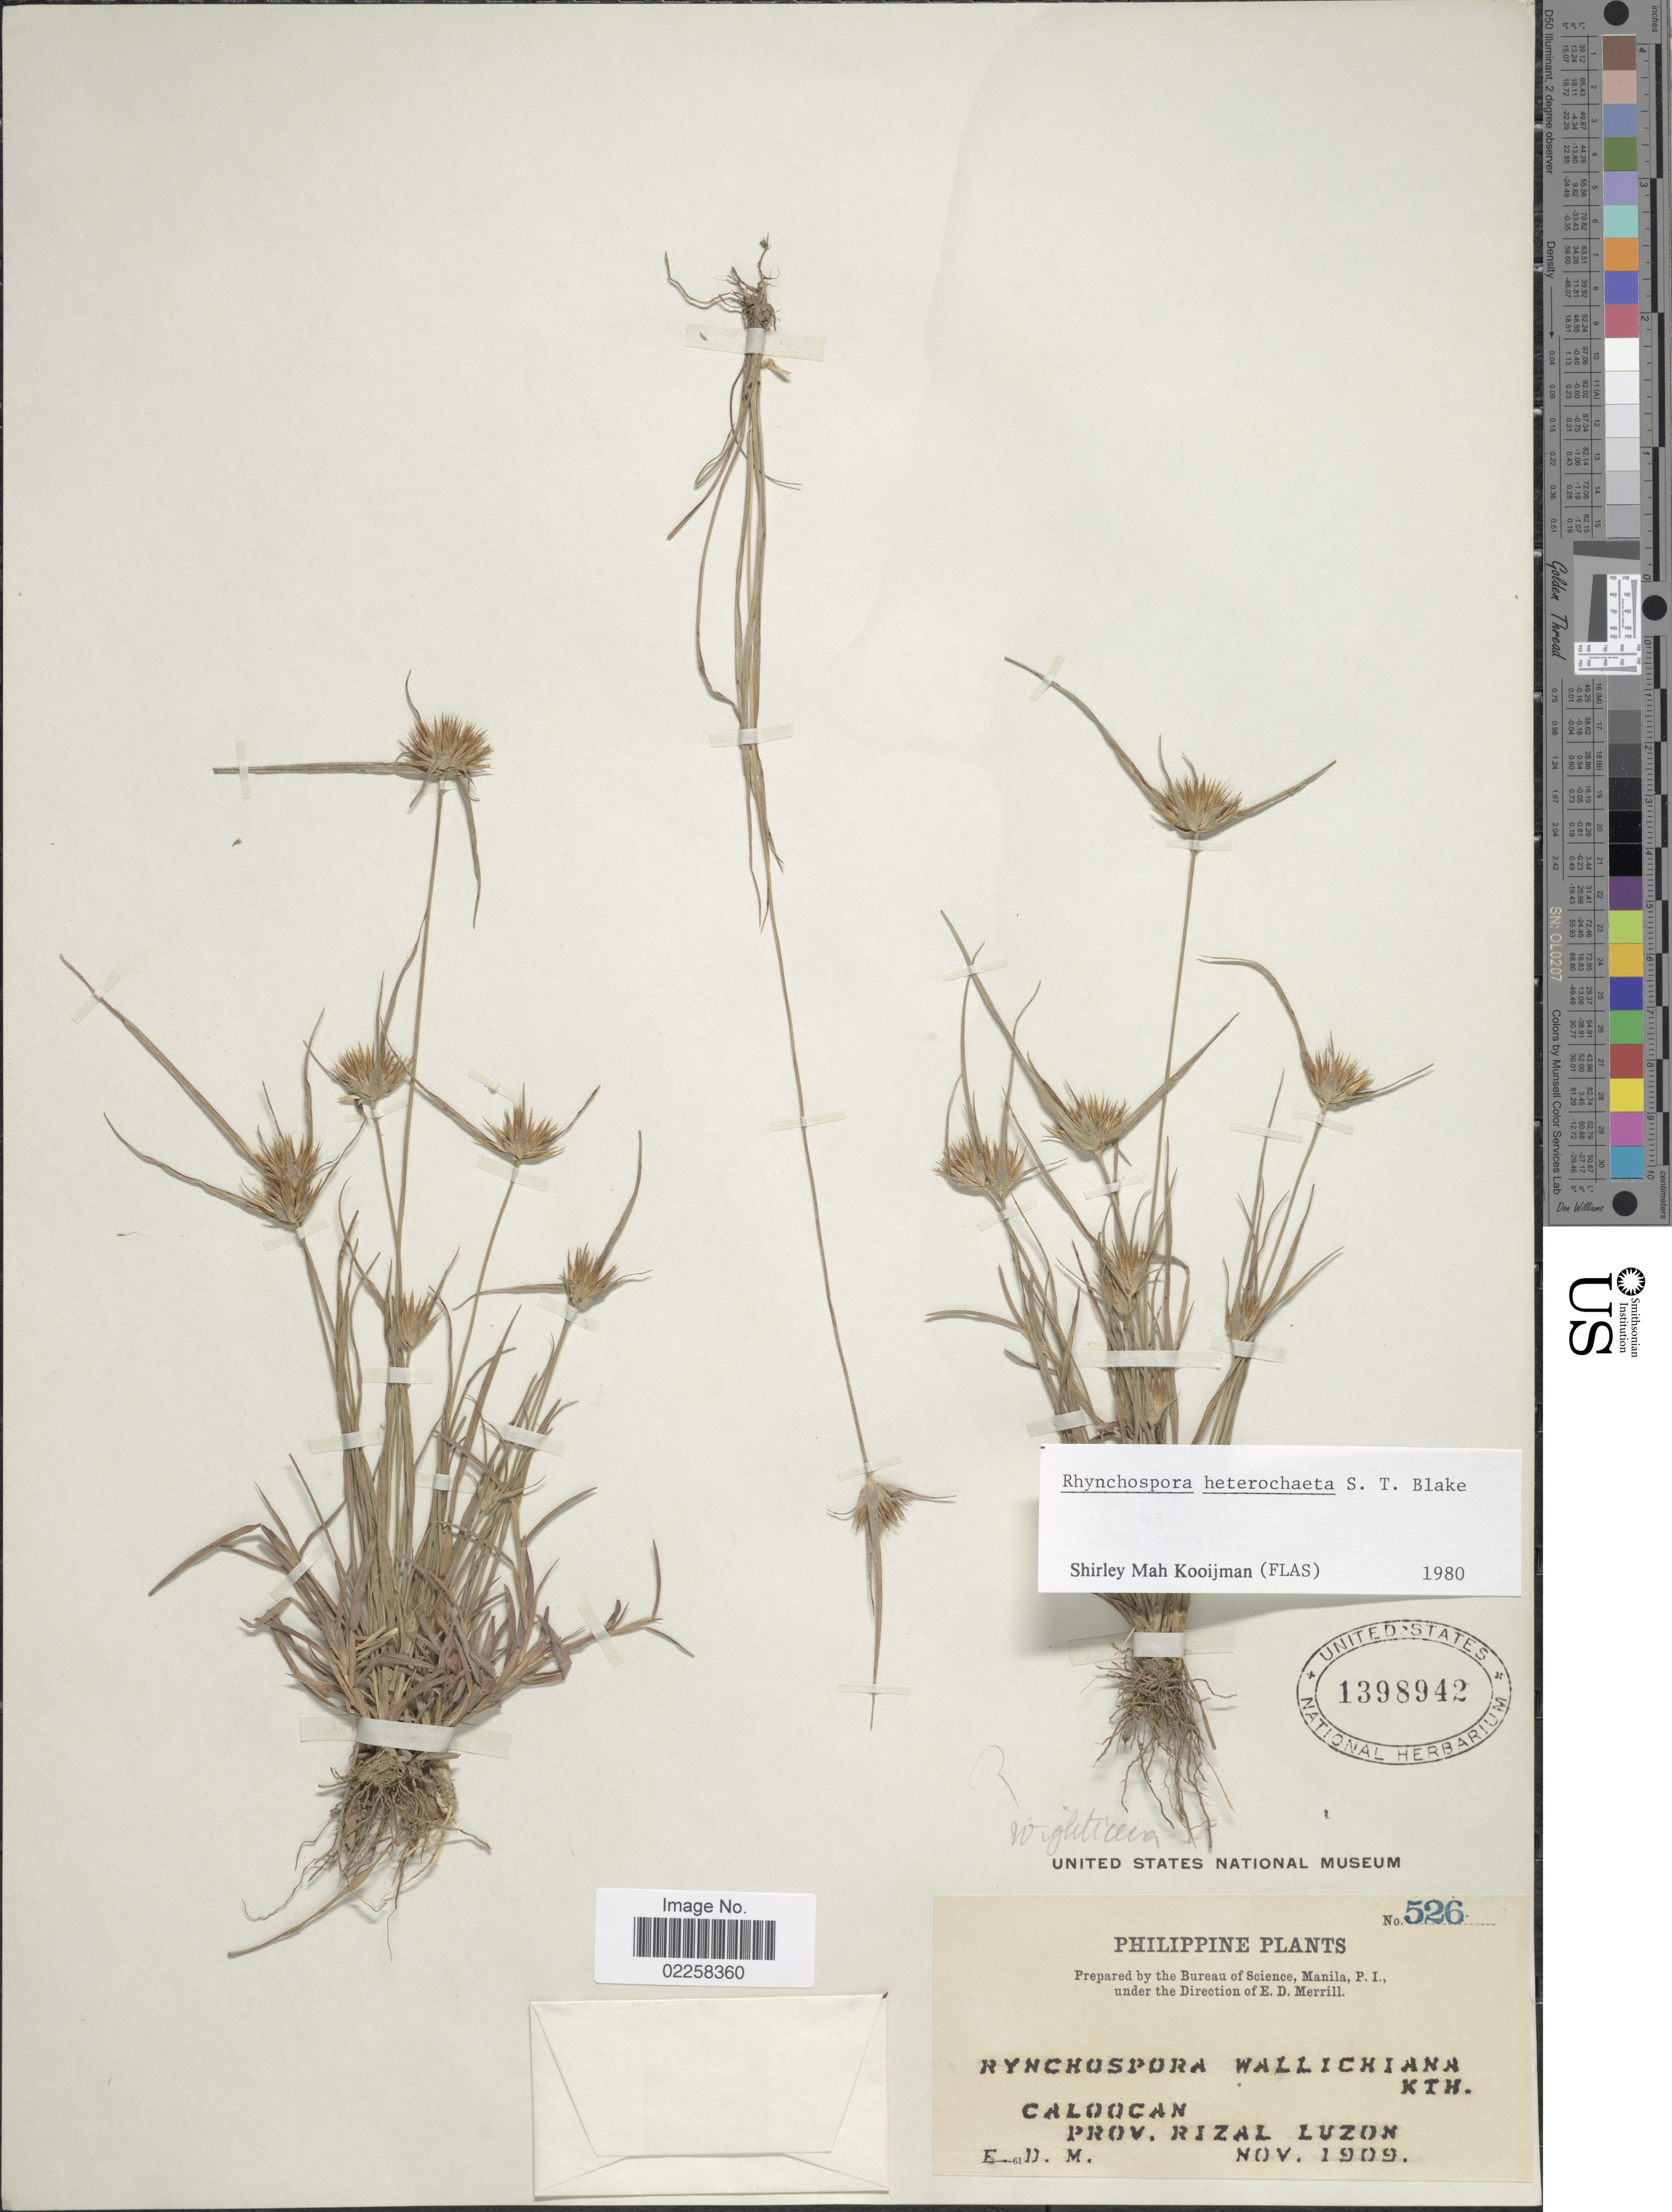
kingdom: Plantae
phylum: Tracheophyta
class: Liliopsida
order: Poales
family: Cyperaceae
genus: Rhynchospora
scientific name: Rhynchospora heterochaeta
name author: S.T. Blake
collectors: E. D. Merrill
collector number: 526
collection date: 1909-11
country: Philippines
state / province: Calabarzon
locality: Caloocan, Prov. Rizal, Luzon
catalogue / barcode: US 1398942